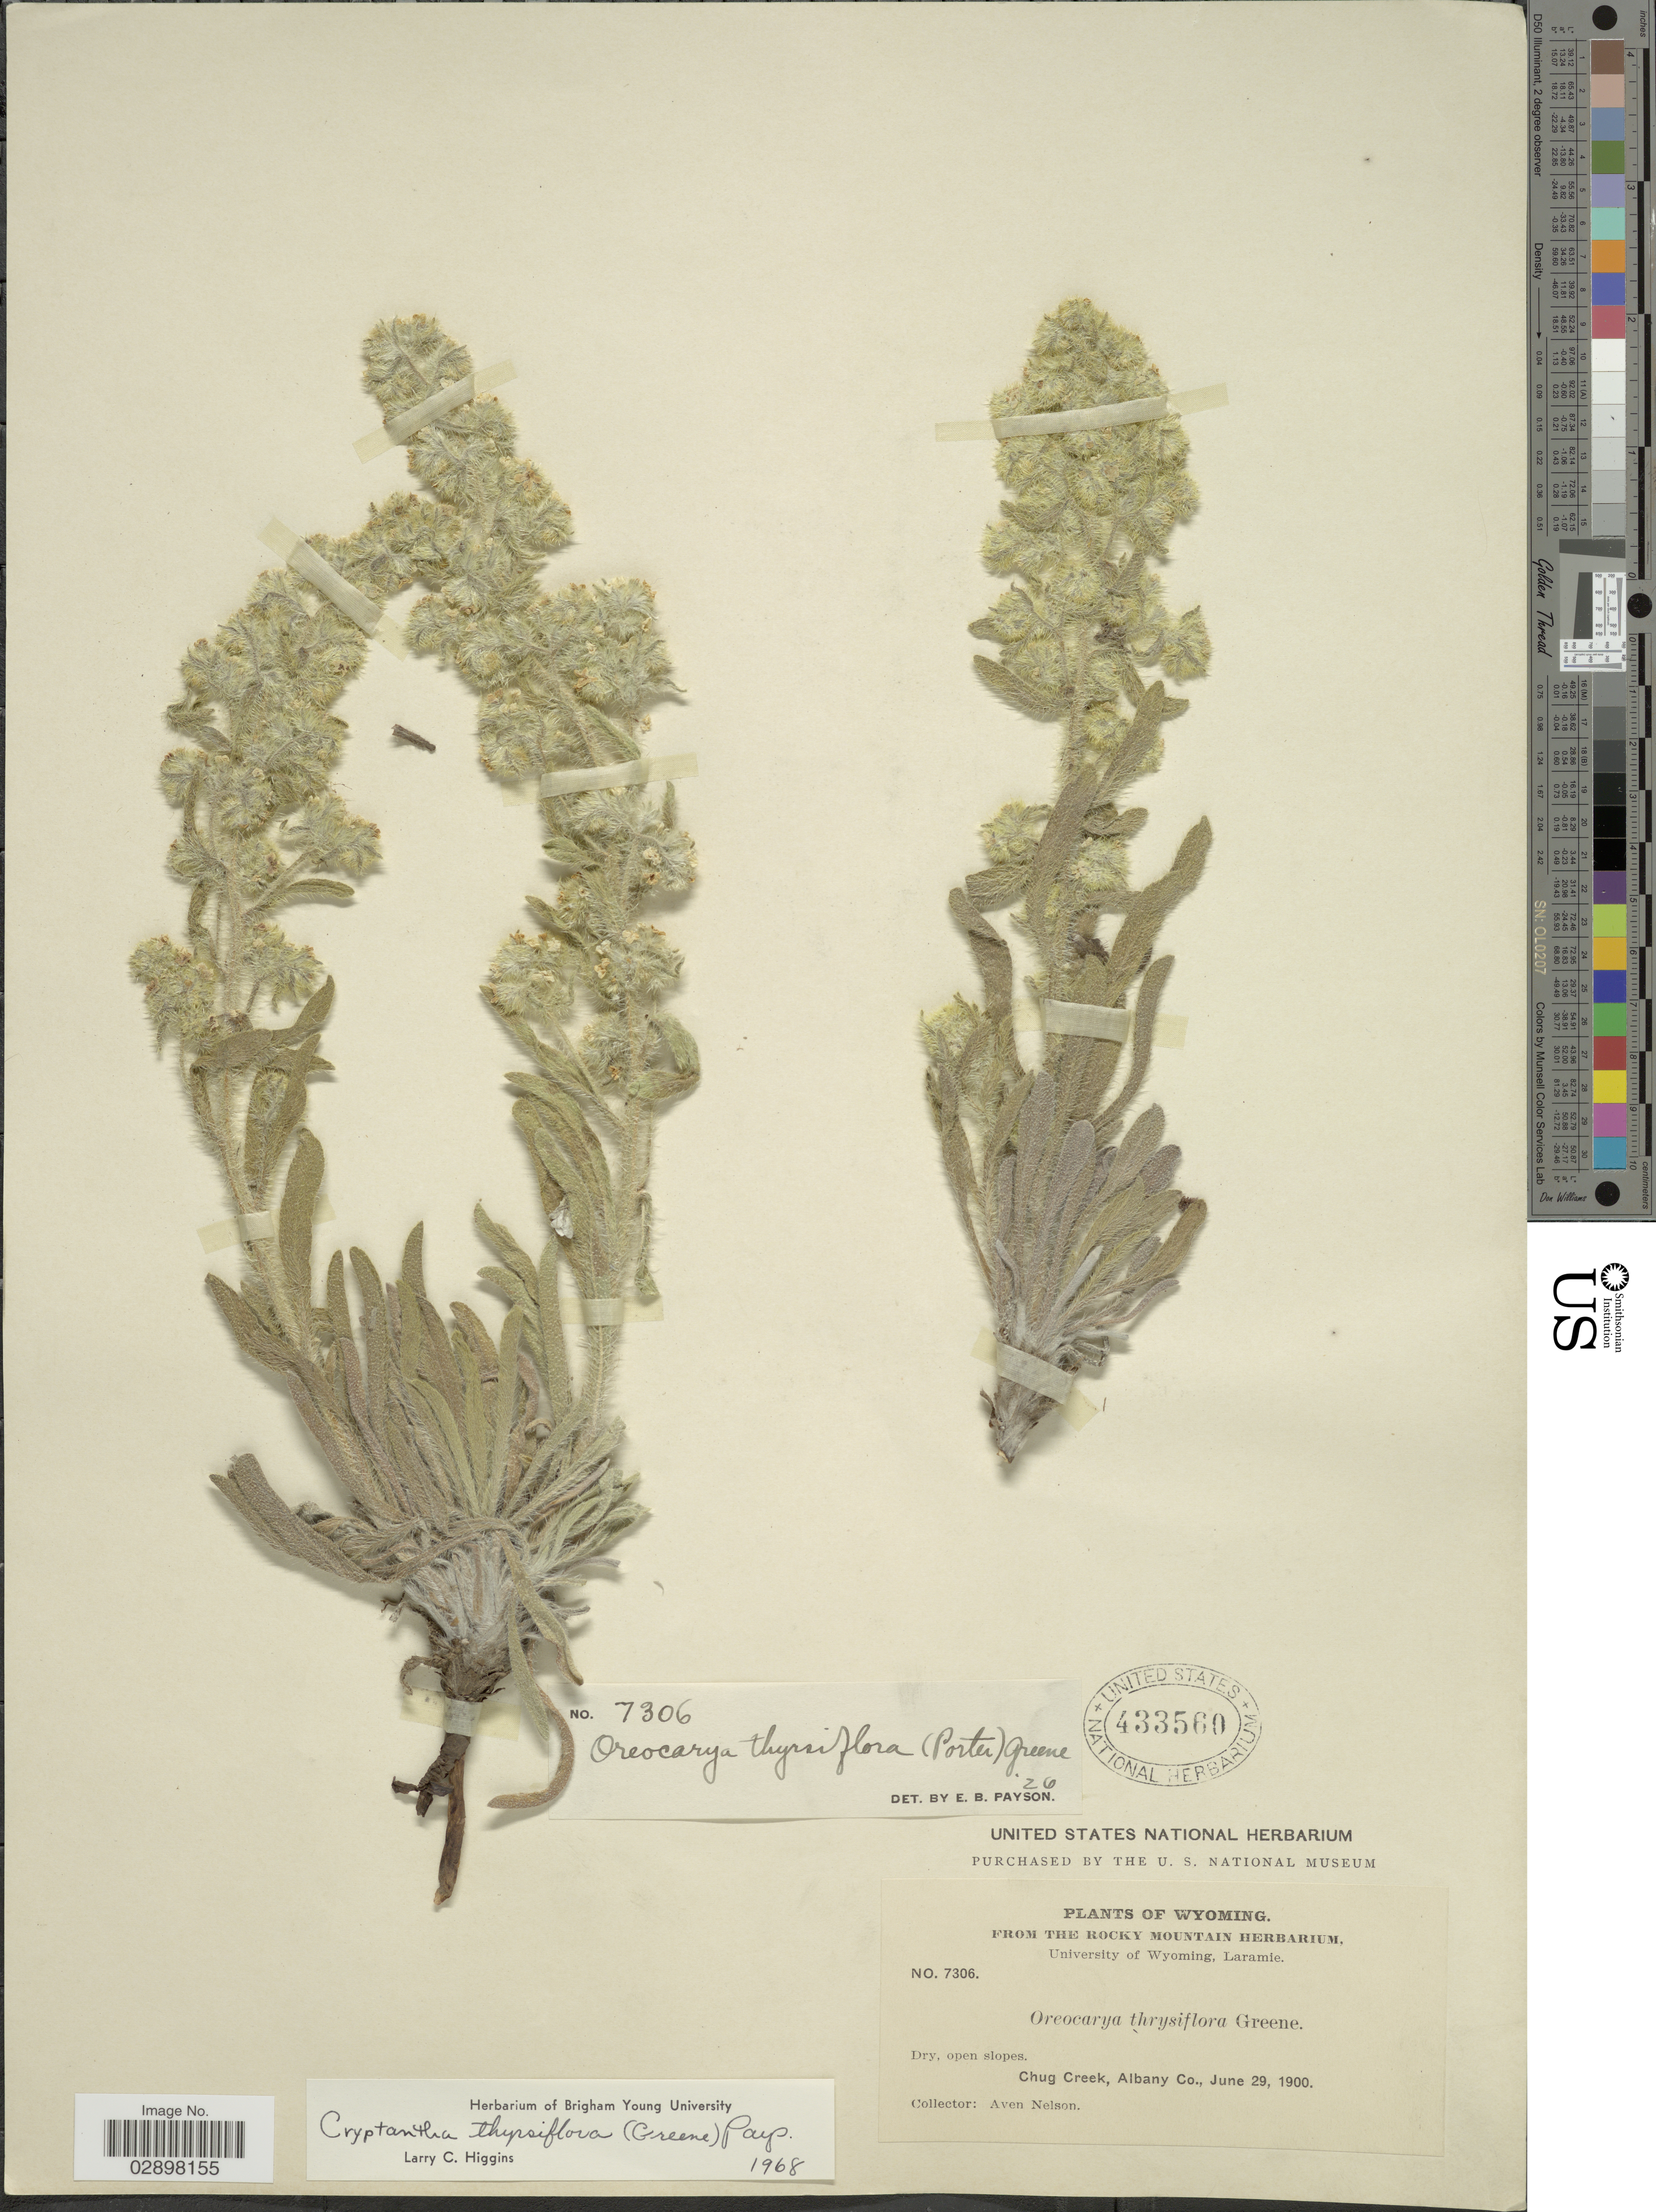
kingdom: Plantae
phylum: Tracheophyta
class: Magnoliopsida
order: Boraginales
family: Boraginaceae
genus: Cryptantha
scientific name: Cryptantha thyrsiflora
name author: (Greene) Payson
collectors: A. Nelson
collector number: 7306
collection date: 1900-06-29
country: United States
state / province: Wyoming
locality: Chug Creek, Albany Co.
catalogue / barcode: US 433560